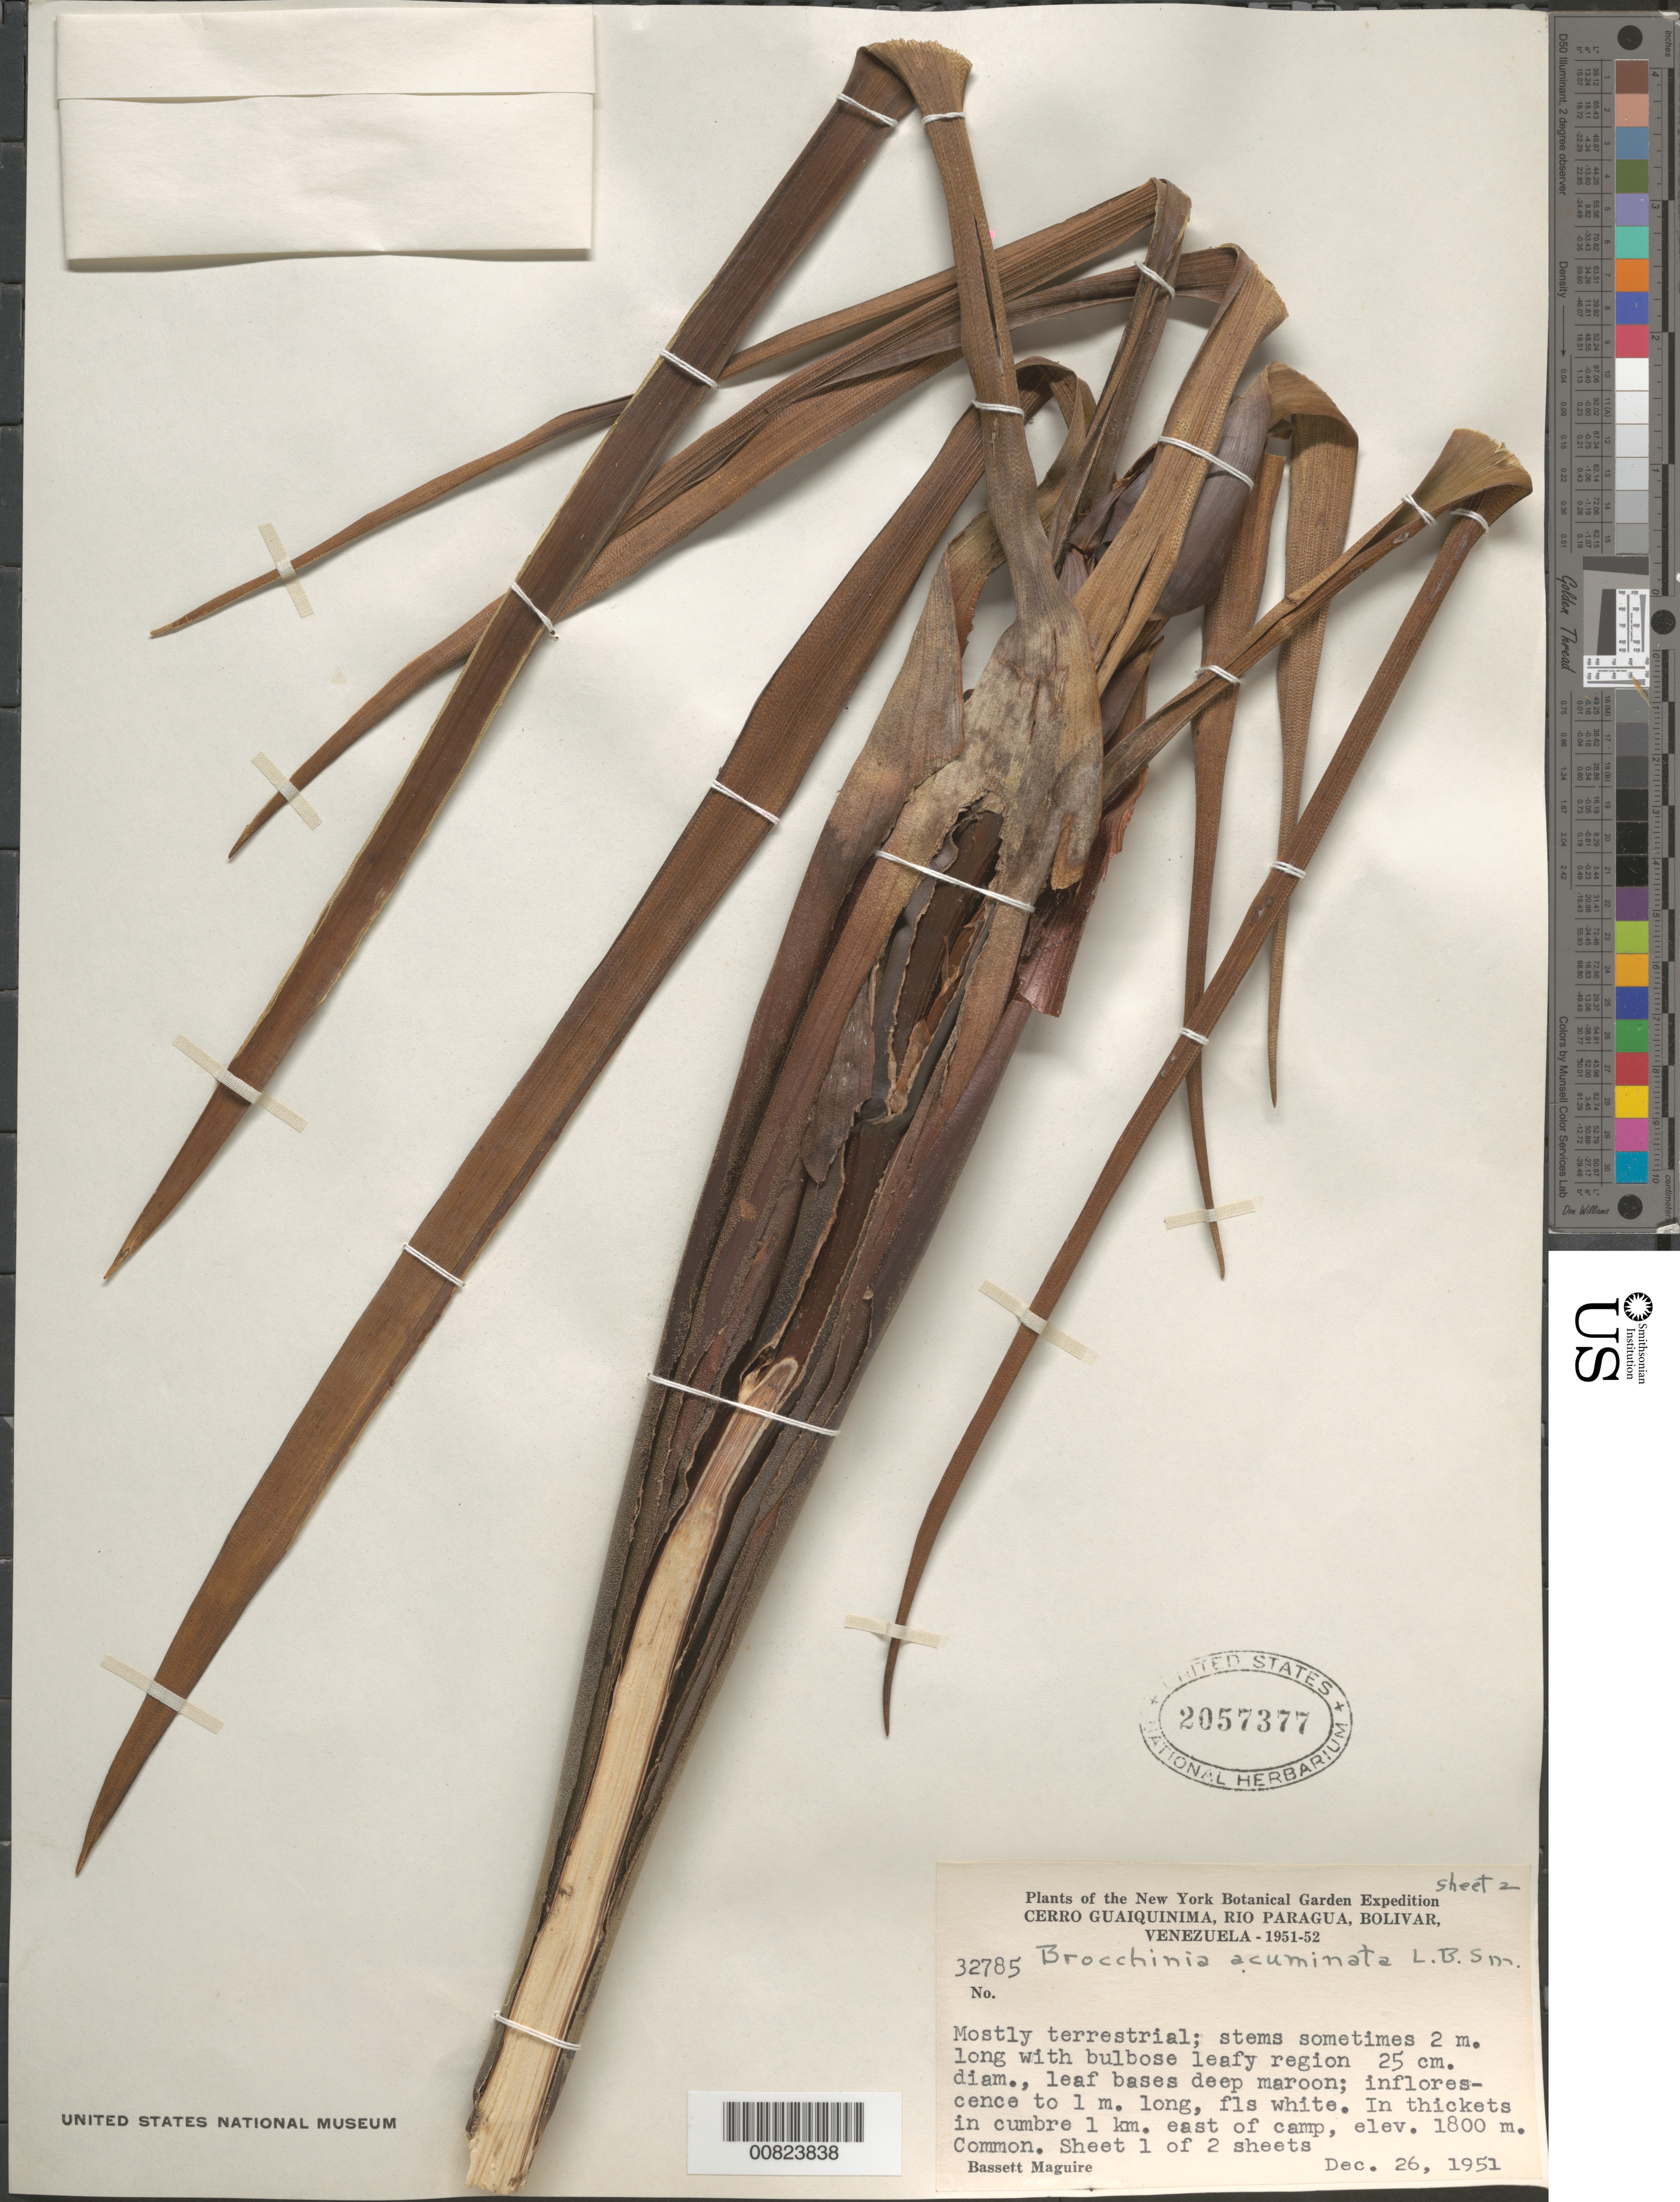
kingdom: Plantae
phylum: Tracheophyta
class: Liliopsida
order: Poales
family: Bromeliaceae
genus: Brocchinia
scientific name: Brocchinia acuminata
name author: L.B. Sm.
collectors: B. Maguire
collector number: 32785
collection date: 1951-12-26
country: Venezuela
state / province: Bolivar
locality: Cerro Guaiquinima, rio Paragua. In thickets in cumbre 1 km. east of camp.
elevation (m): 1800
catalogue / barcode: US 2057377